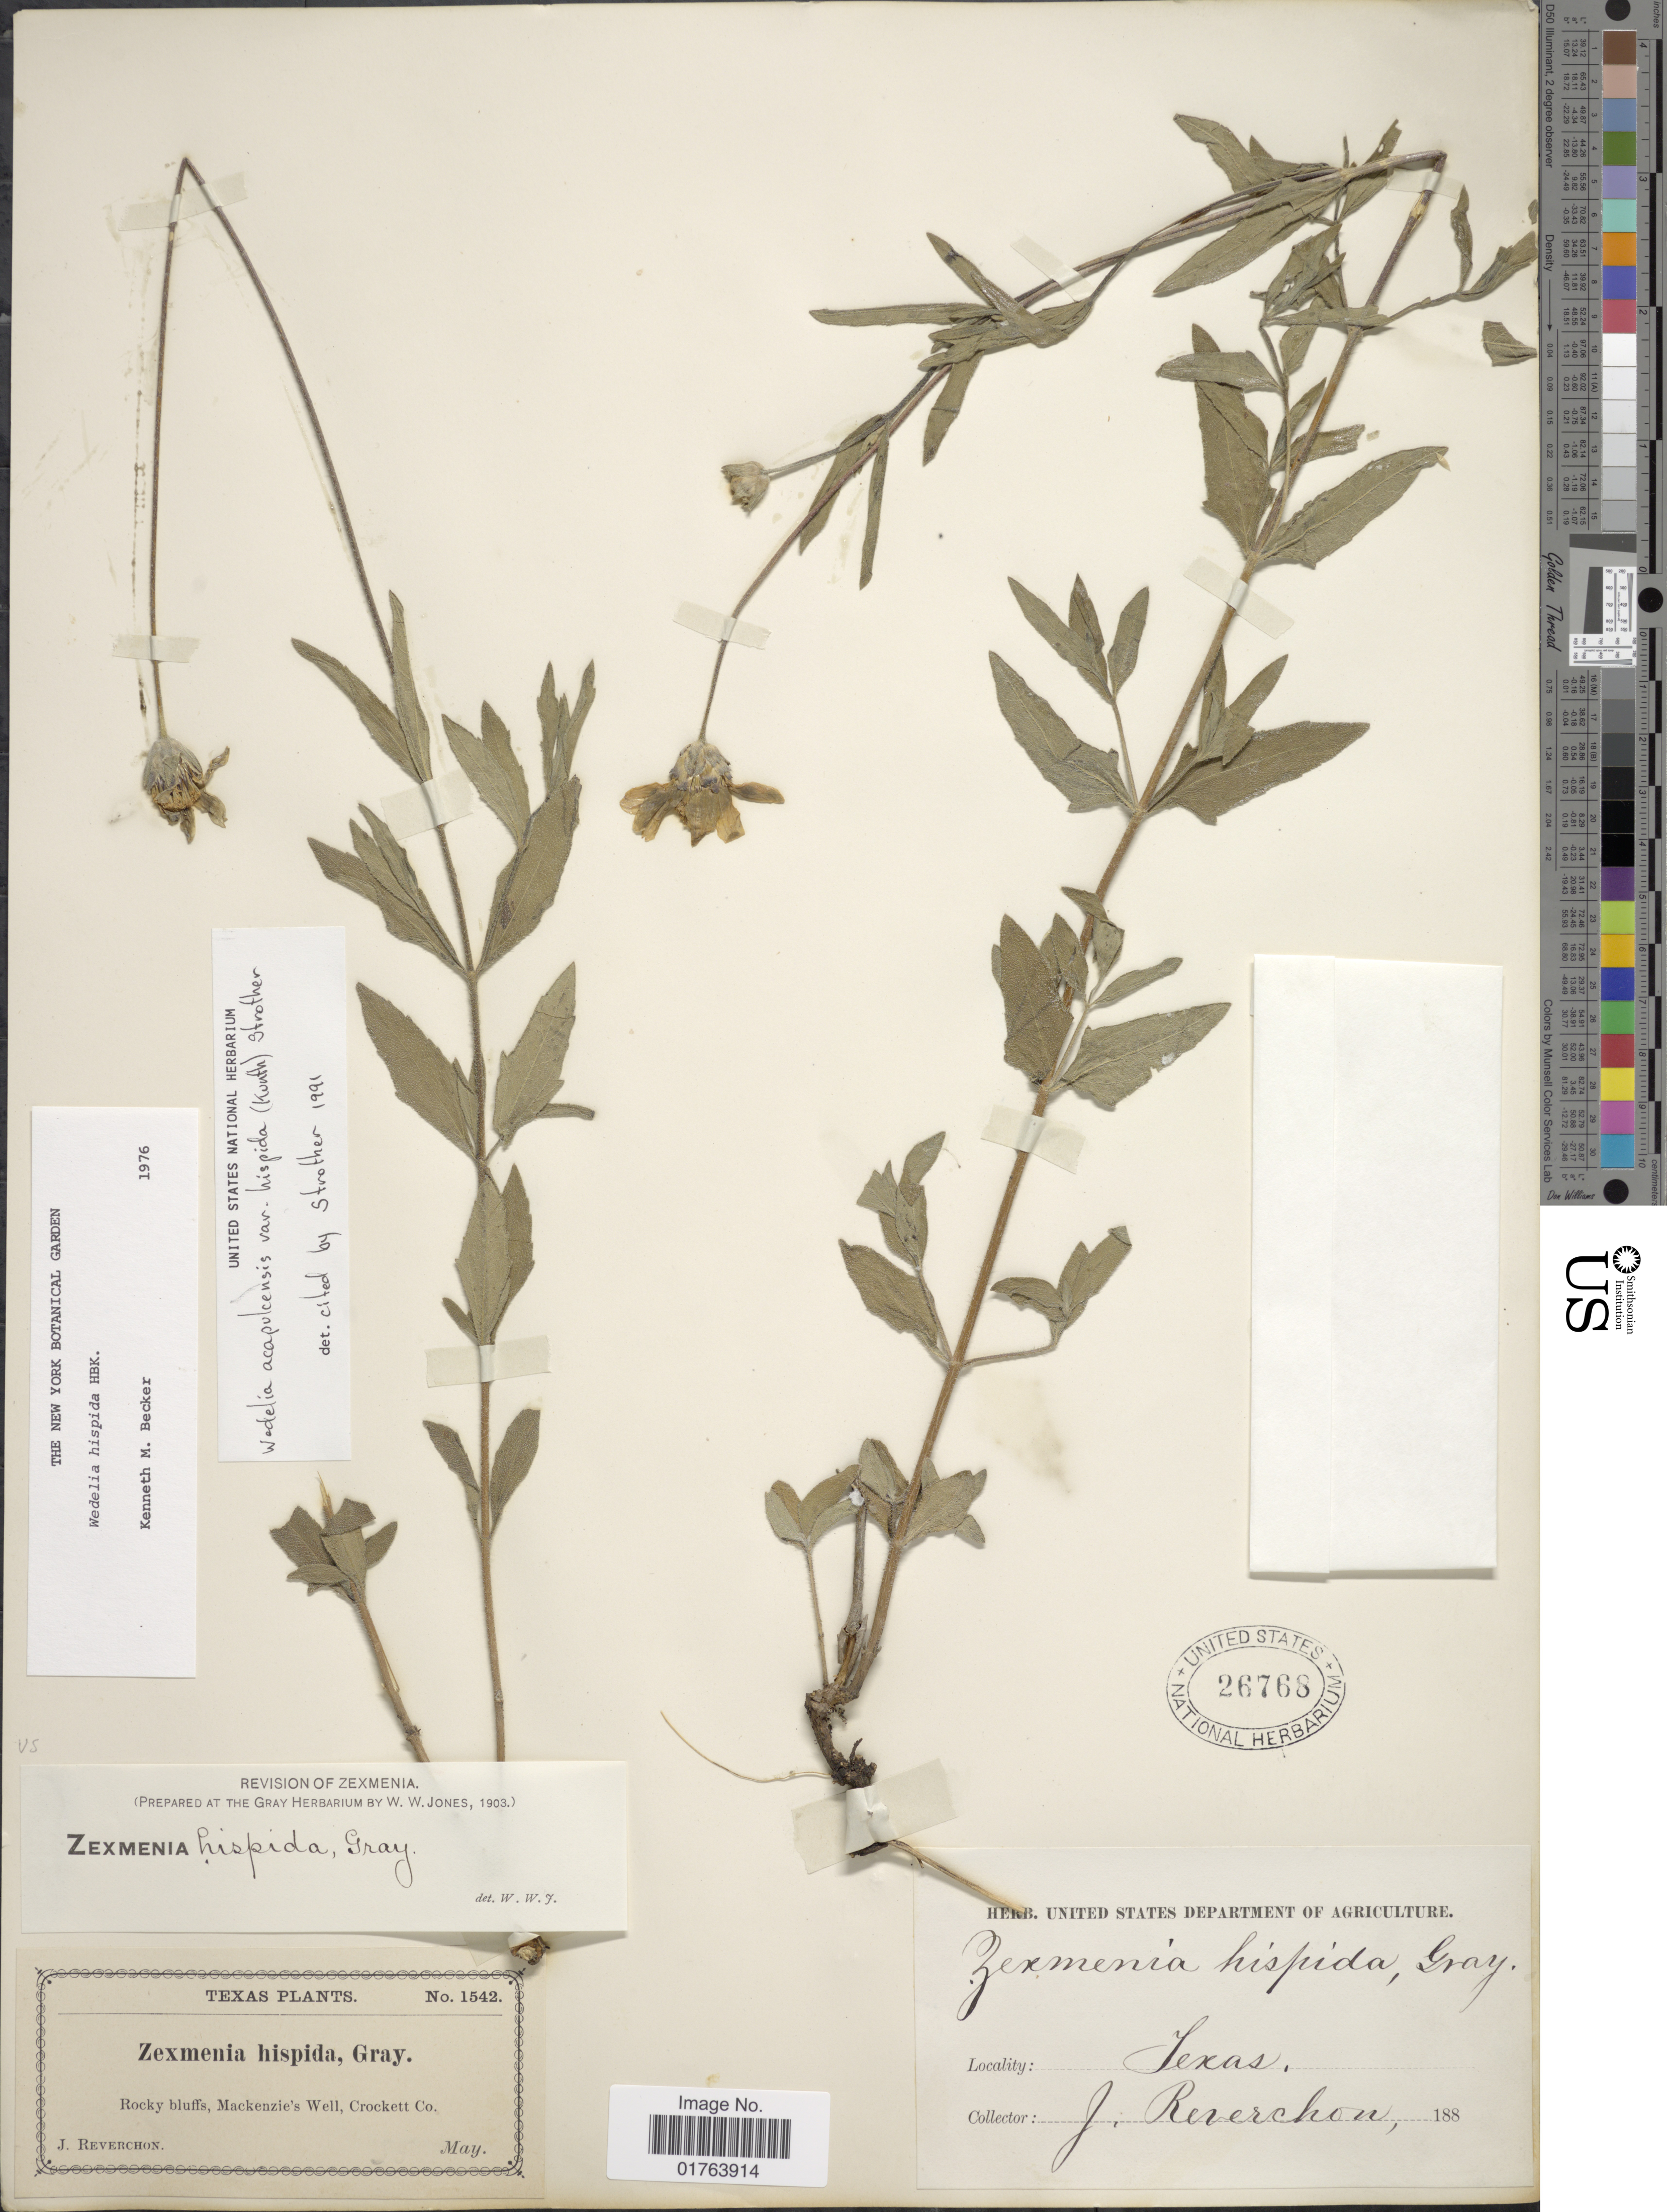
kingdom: Plantae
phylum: Tracheophyta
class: Magnoliopsida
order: Asterales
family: Asteraceae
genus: Wedelia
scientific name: Wedelia acapulcensis var. hispida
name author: (Kunth) Strother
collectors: J. Reverchon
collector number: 1542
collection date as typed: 188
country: United States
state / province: Texas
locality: Rocky bluffs, Mackenzie's Well, Crockett Co.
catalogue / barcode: US 26768